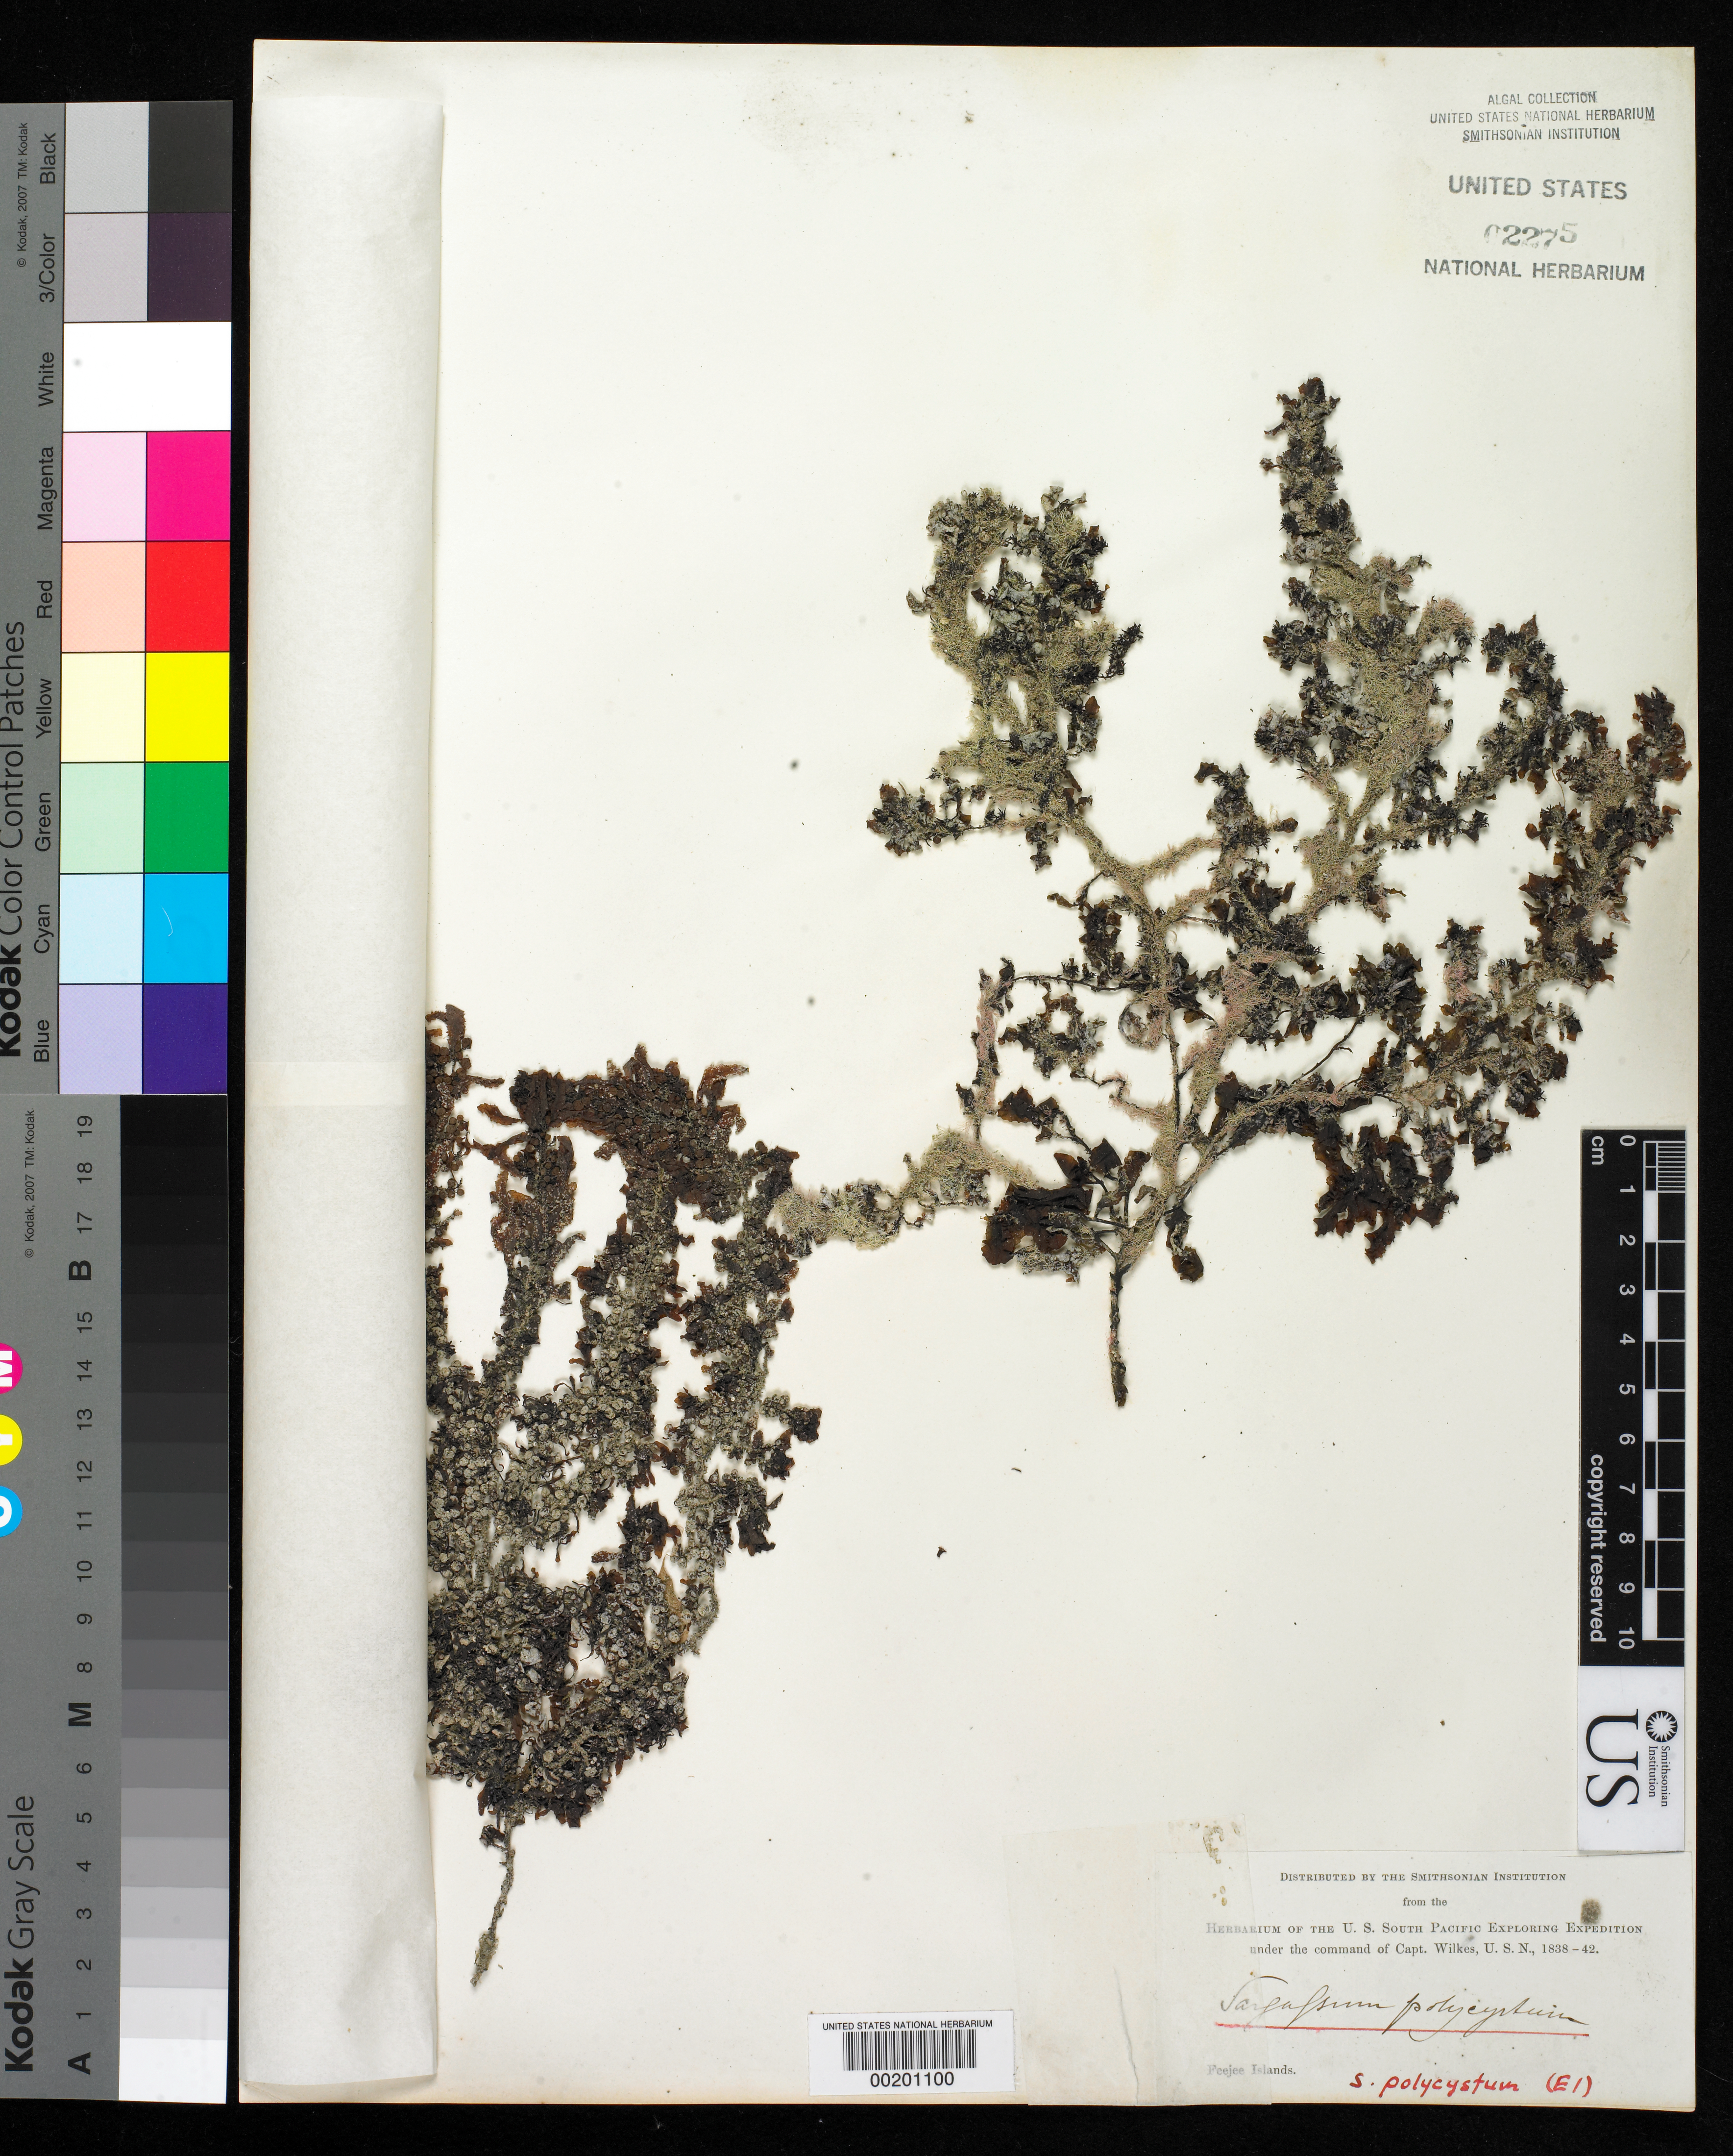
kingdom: Chromista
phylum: Ochrophyta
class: Phaeophyceae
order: Fucales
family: Sargassaceae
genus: Sargassum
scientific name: Sargassum polycystum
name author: C. Agardh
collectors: W. D. Brackenridge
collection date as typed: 1840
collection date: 1840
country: Fiji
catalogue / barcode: US 2275